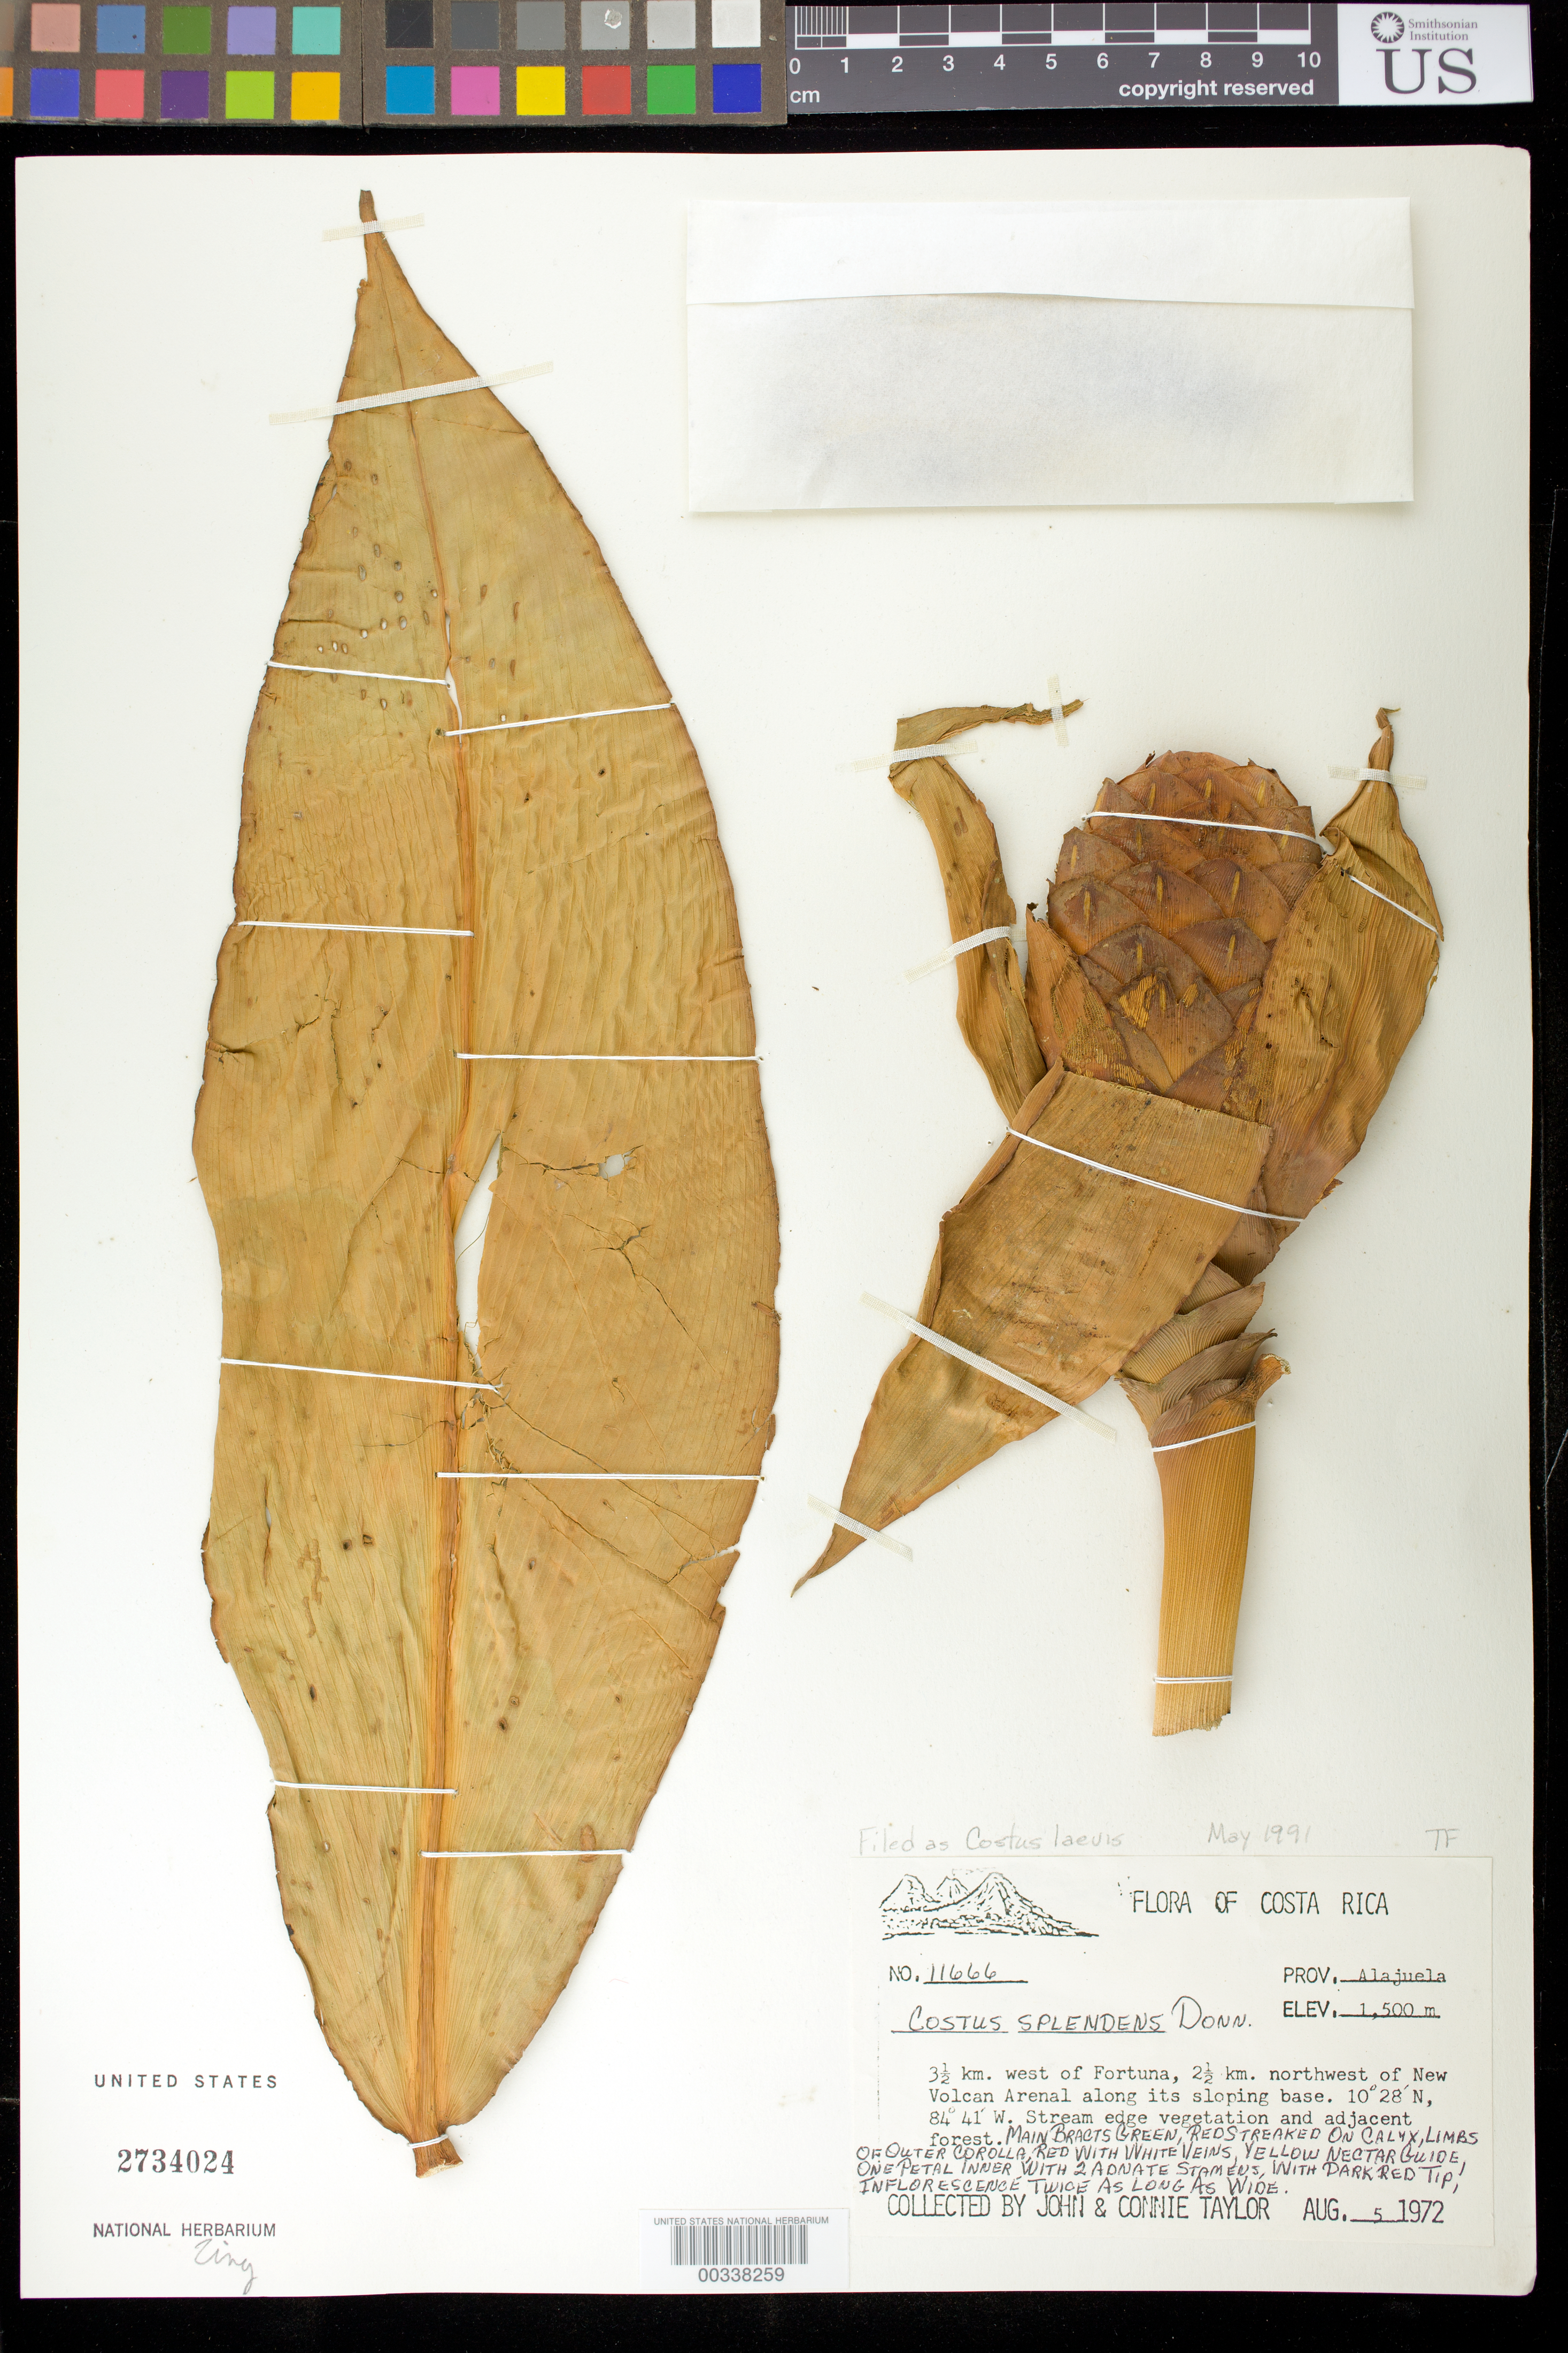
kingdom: Plantae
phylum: Tracheophyta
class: Liliopsida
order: Zingiberales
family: Costaceae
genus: Costus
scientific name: Costus laevis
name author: Ruiz & Pav.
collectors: J. Taylor & C. Taylor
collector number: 11666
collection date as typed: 05 Aug 1972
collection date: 1972-08-05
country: Costa Rica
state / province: Alajuela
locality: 3 1/2 km W of Fortuna, 2 1/2 km NW of new Volcan Arenal along its sloping base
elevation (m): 1500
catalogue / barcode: US 2734024